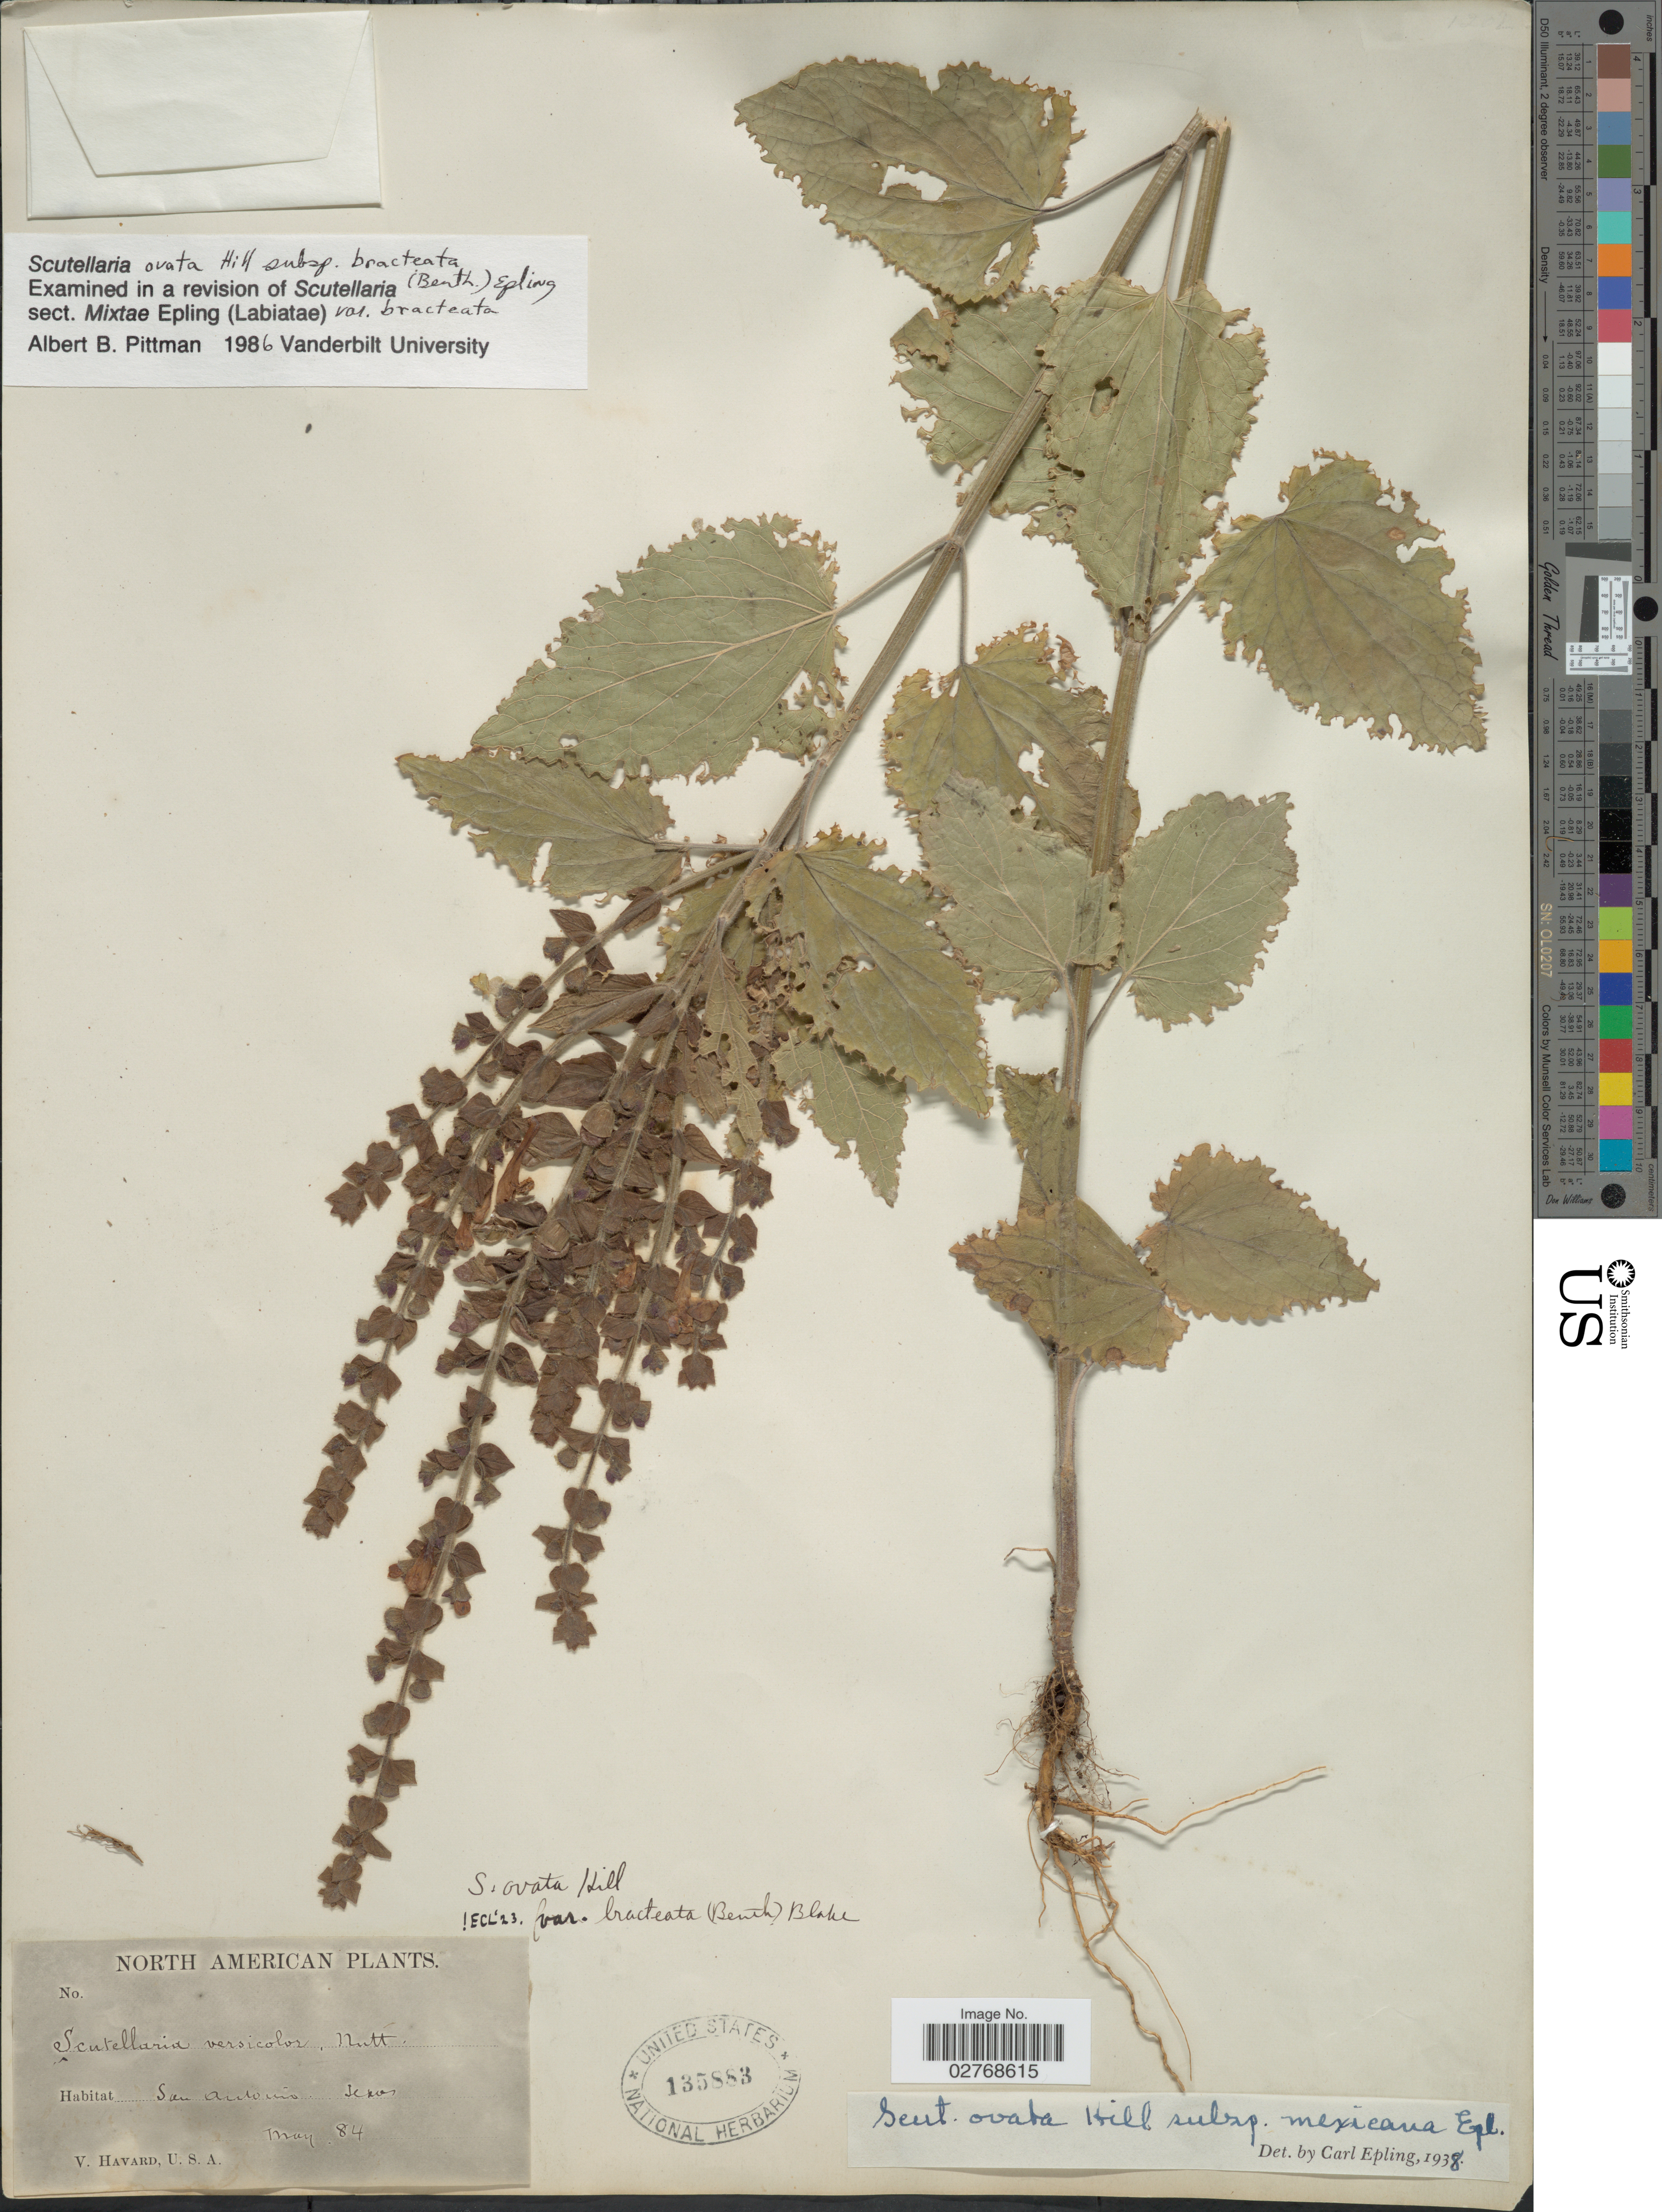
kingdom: Plantae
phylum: Tracheophyta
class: Magnoliopsida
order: Lamiales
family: Lamiaceae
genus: Scutellaria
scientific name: Scutellaria ovata subsp. bracteata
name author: (Benth.) Epling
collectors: V. Havard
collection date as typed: Transcribed d/m/y: /5/84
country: United States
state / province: Texas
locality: San Antonio.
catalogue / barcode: US 135883